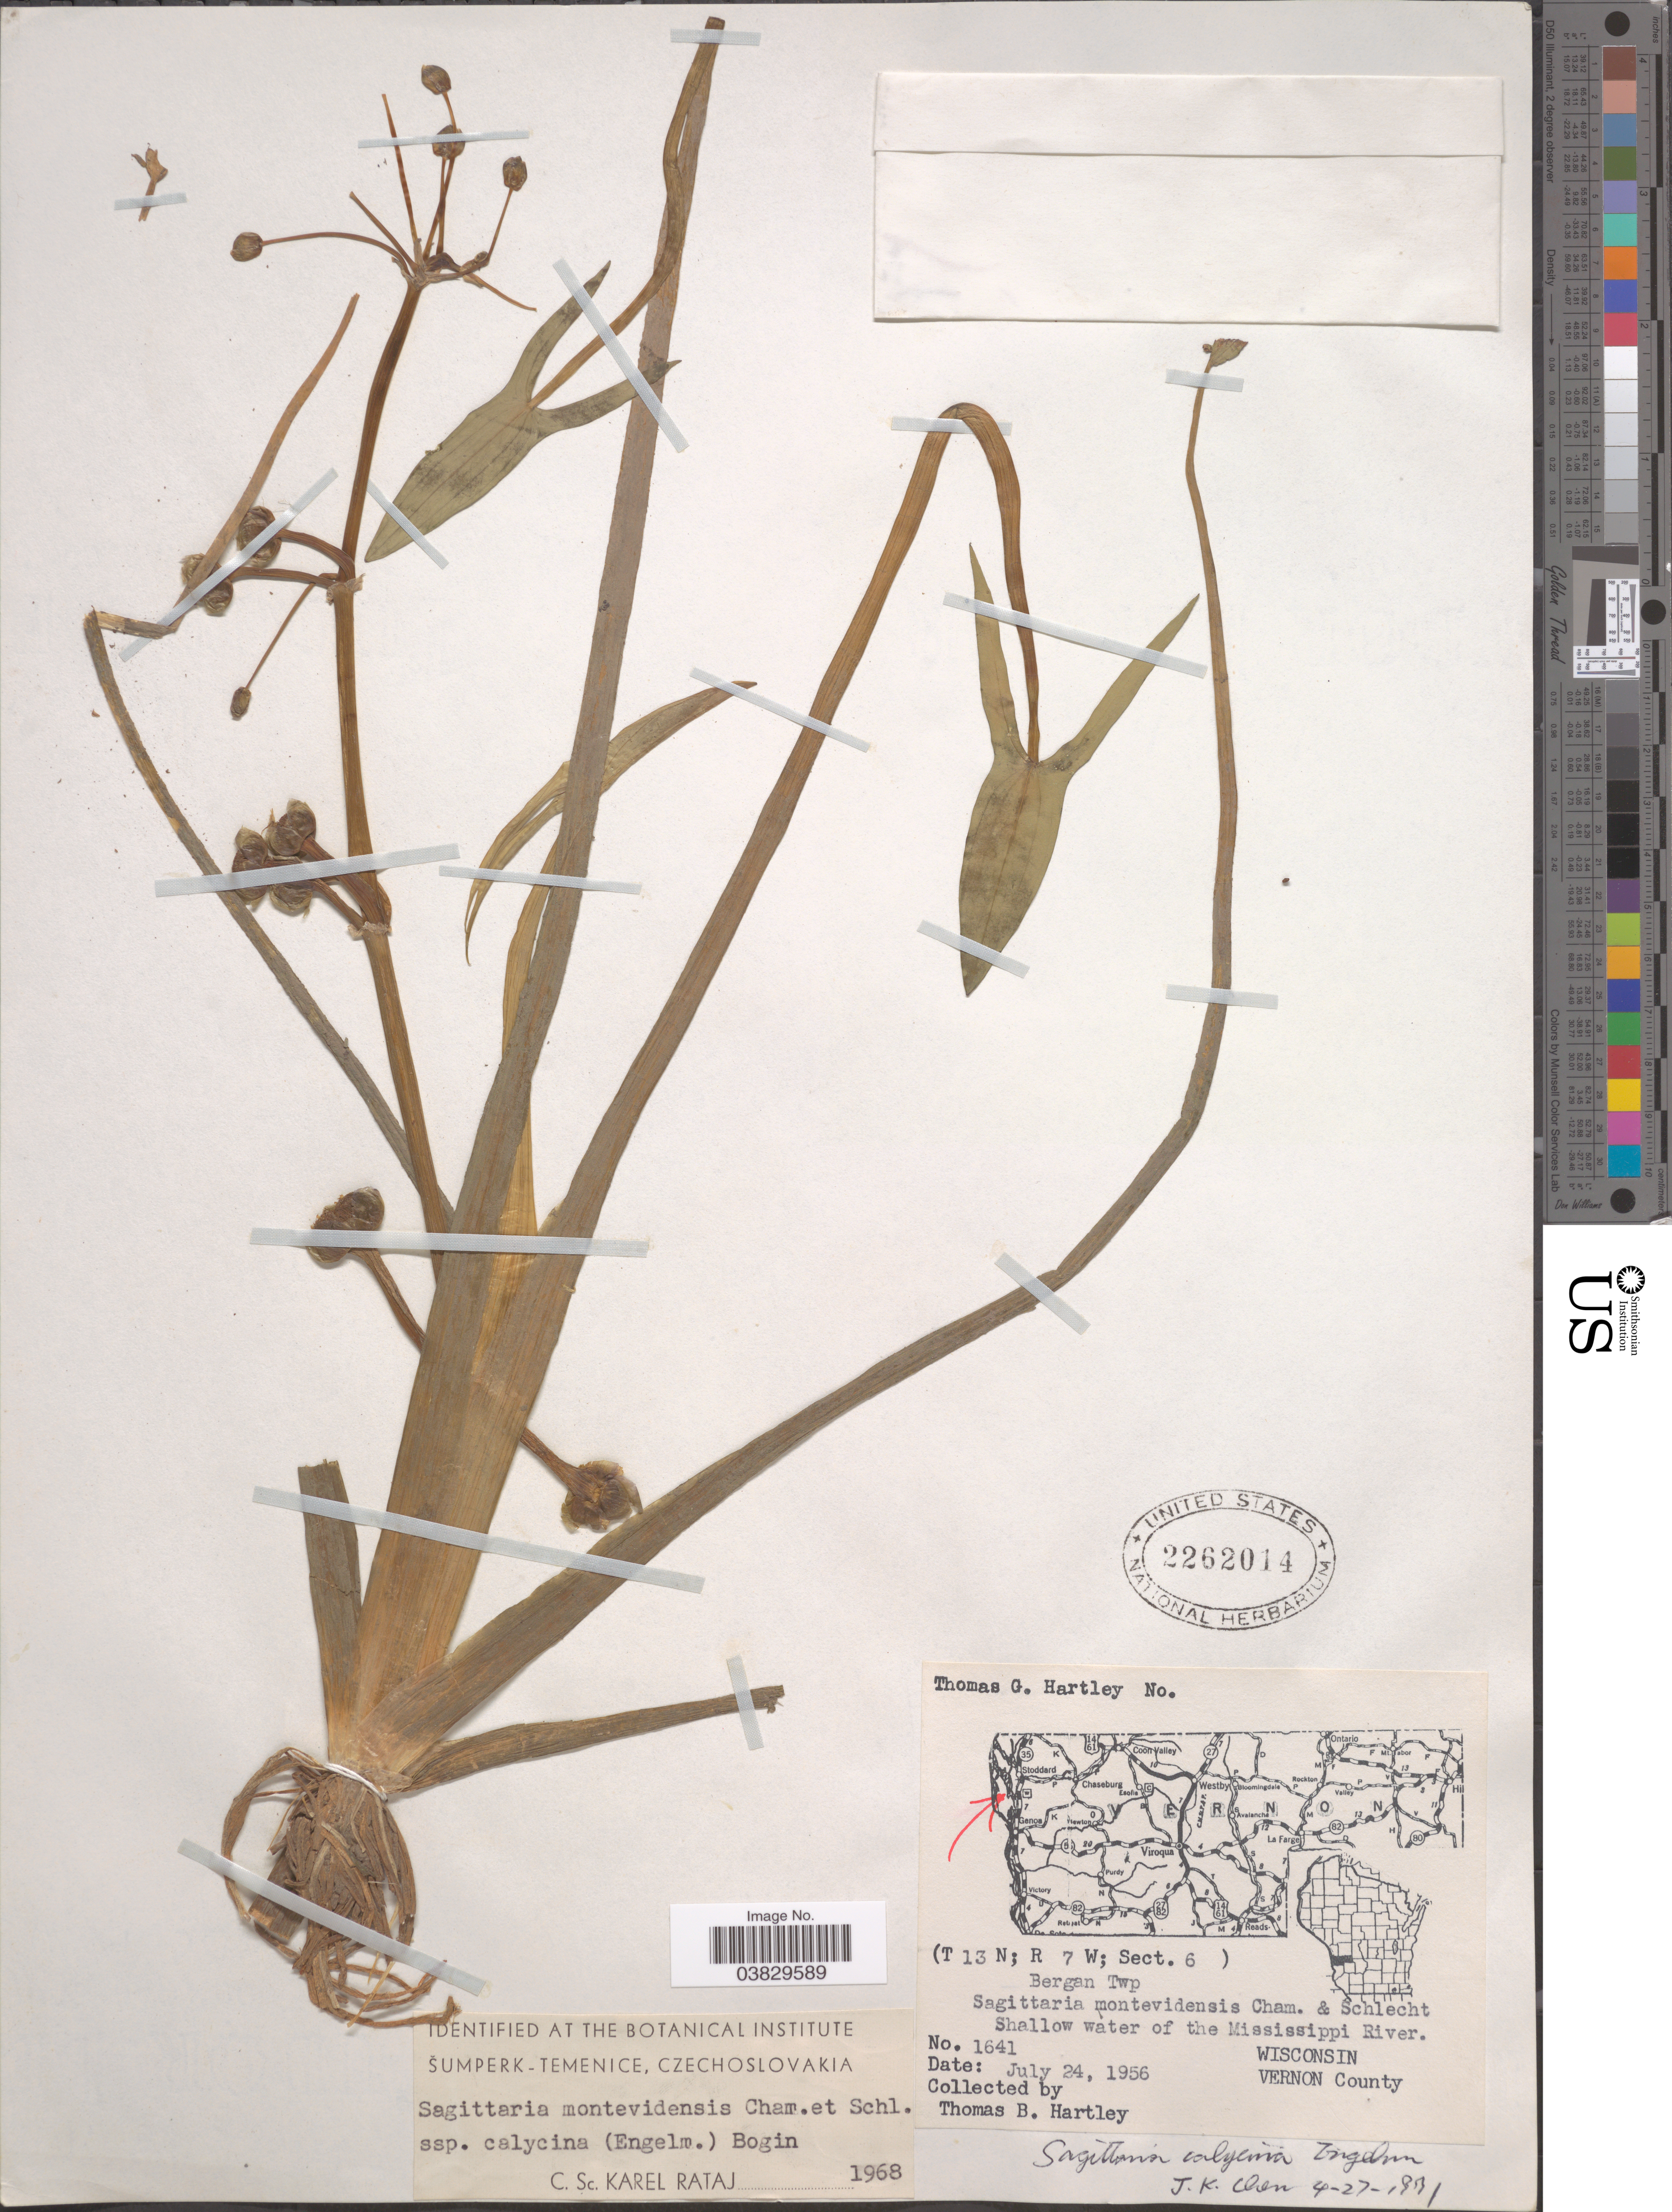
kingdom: Plantae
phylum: Tracheophyta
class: Liliopsida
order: Alismatales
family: Alismataceae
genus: Sagittaria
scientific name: Sagittaria calycina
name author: Engelm.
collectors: T. Hartley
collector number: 1641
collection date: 1956-07-24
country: United States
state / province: Wisconsin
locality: (T 13 N; R 7 W; Sect. 6). Bergan Twp. Shallow water of the Mississippi River, Vernon County.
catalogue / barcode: US 2262014